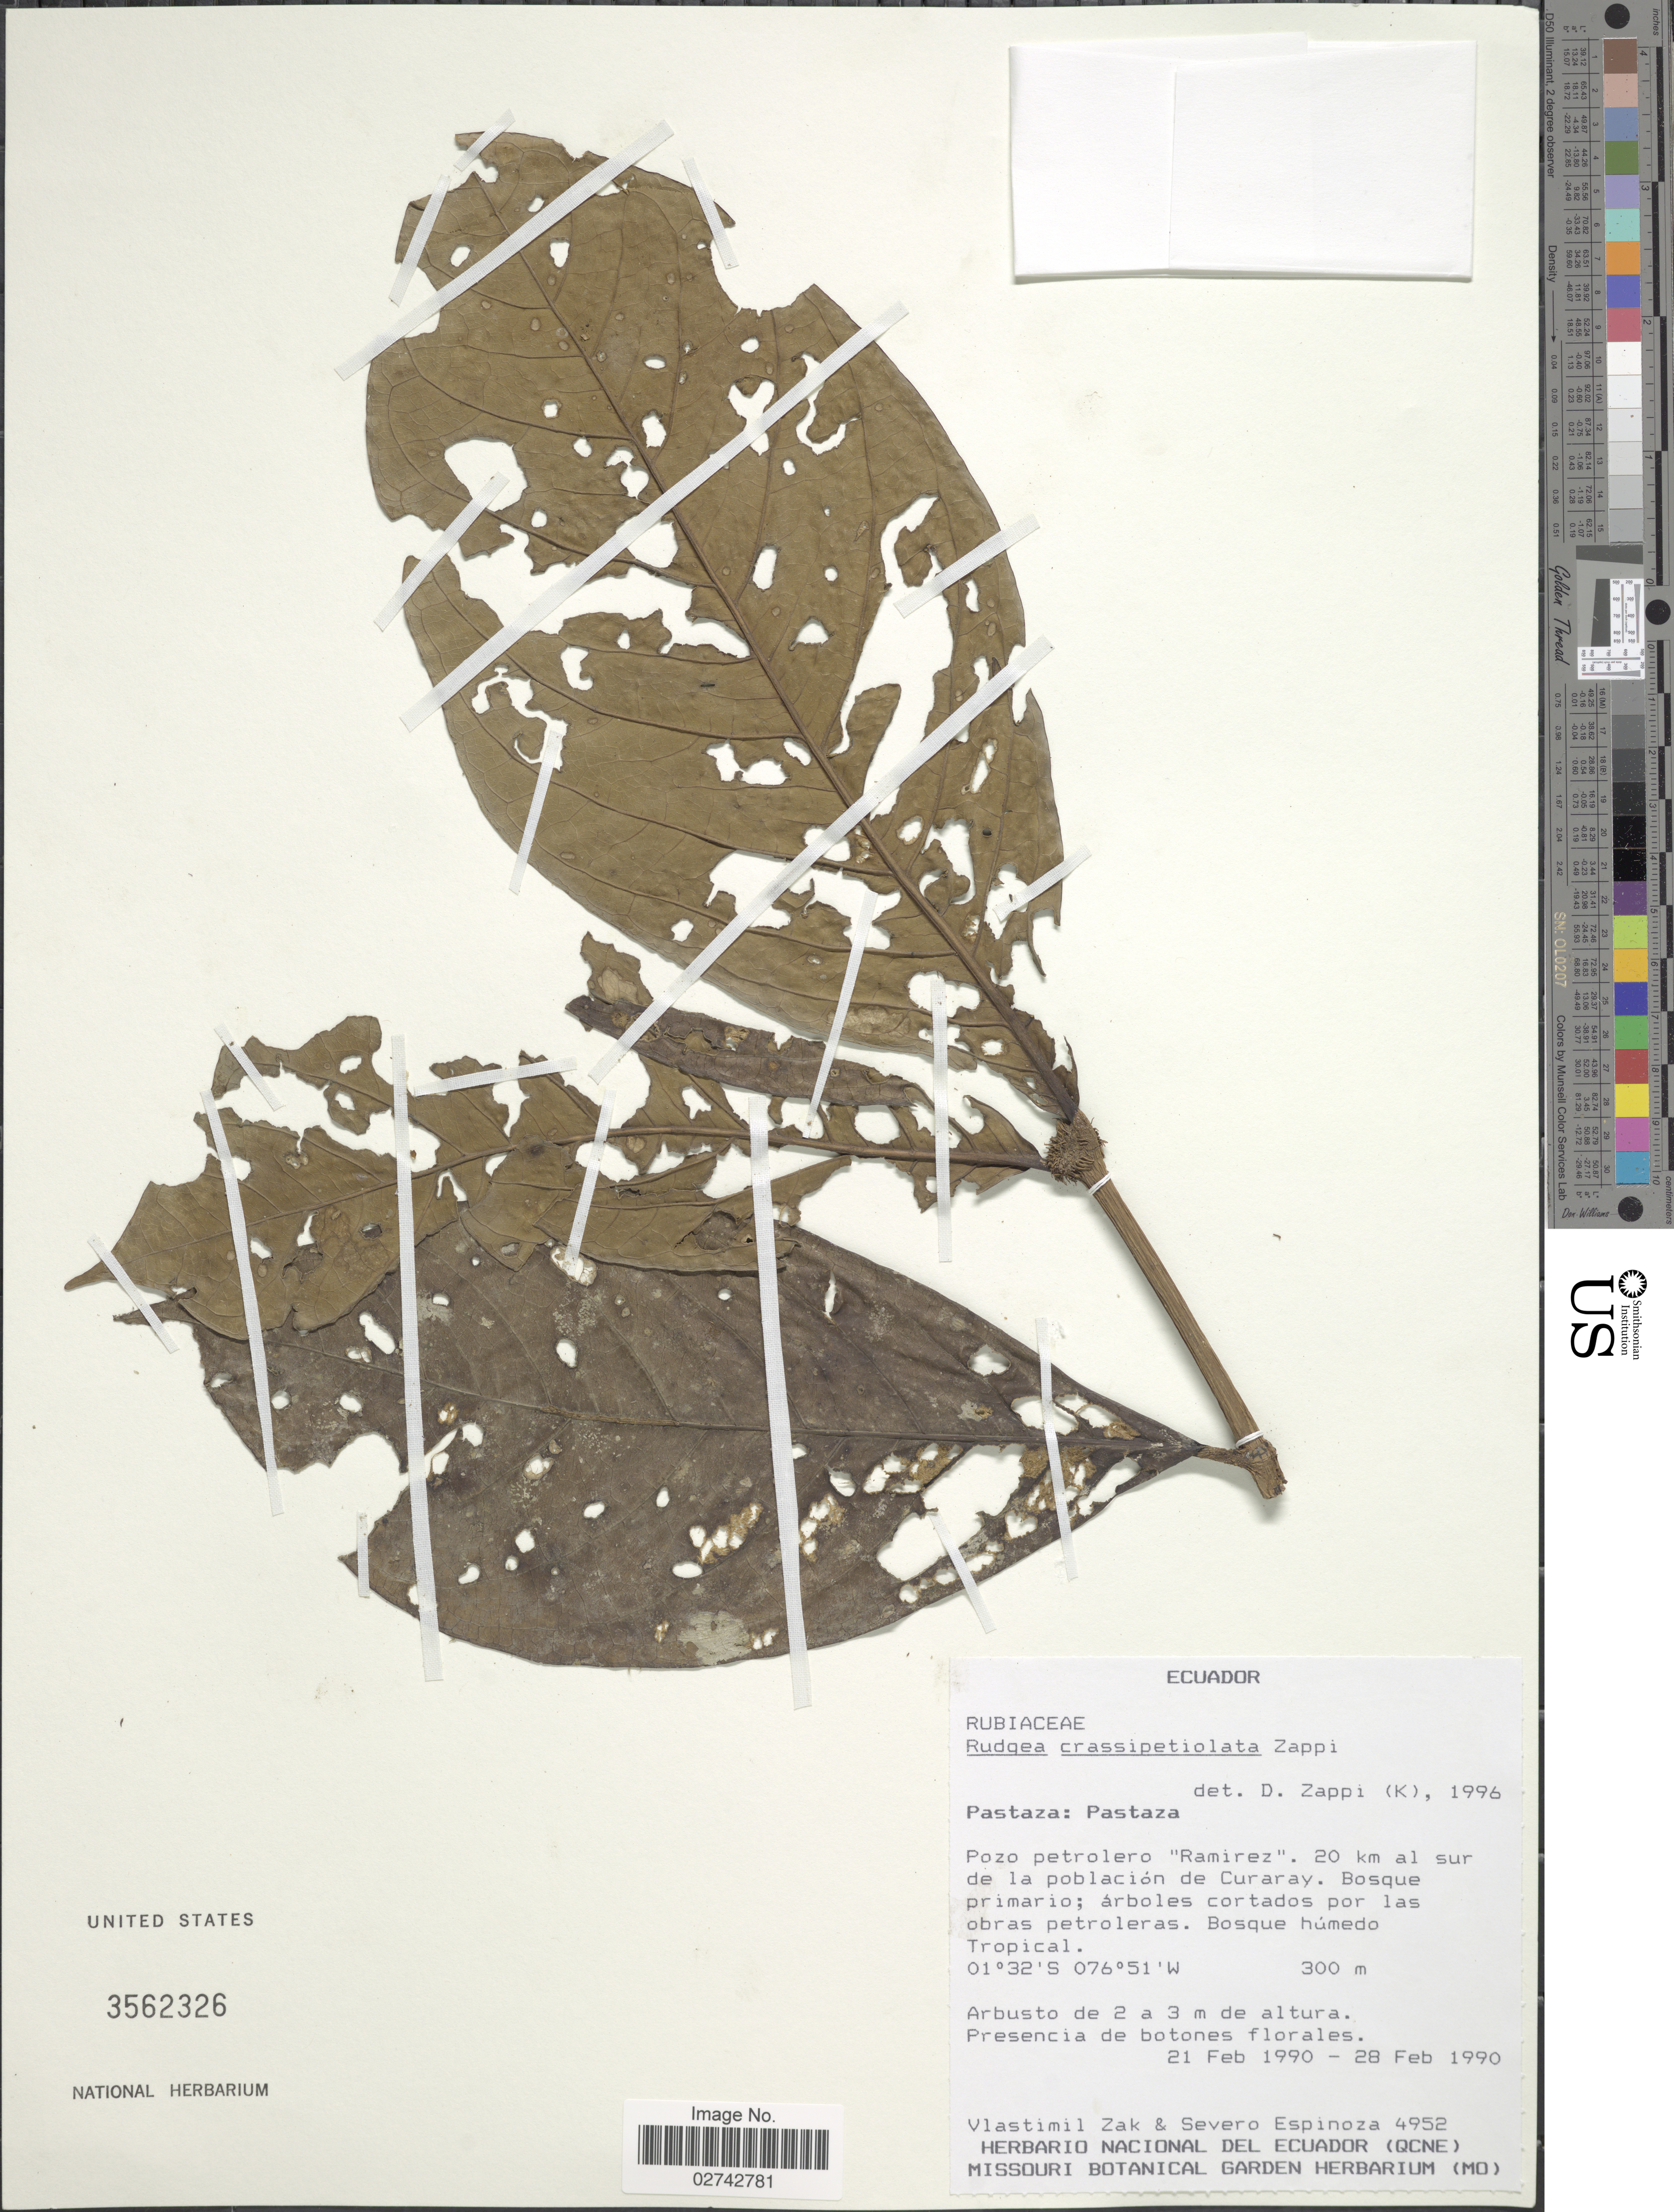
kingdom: Plantae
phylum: Tracheophyta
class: Magnoliopsida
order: Gentianales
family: Rubiaceae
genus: Rudgea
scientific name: Rudgea crassipetiolata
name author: Zappi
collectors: V. Zak & S. Espinoza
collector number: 4952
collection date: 1990-02-21/1990-02-28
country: Ecuador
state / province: Pastaza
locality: Pastaza, Pozo petrolero Ramirez, 20 km al sur de la poblacion de Curaray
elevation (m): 300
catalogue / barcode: US 3562326